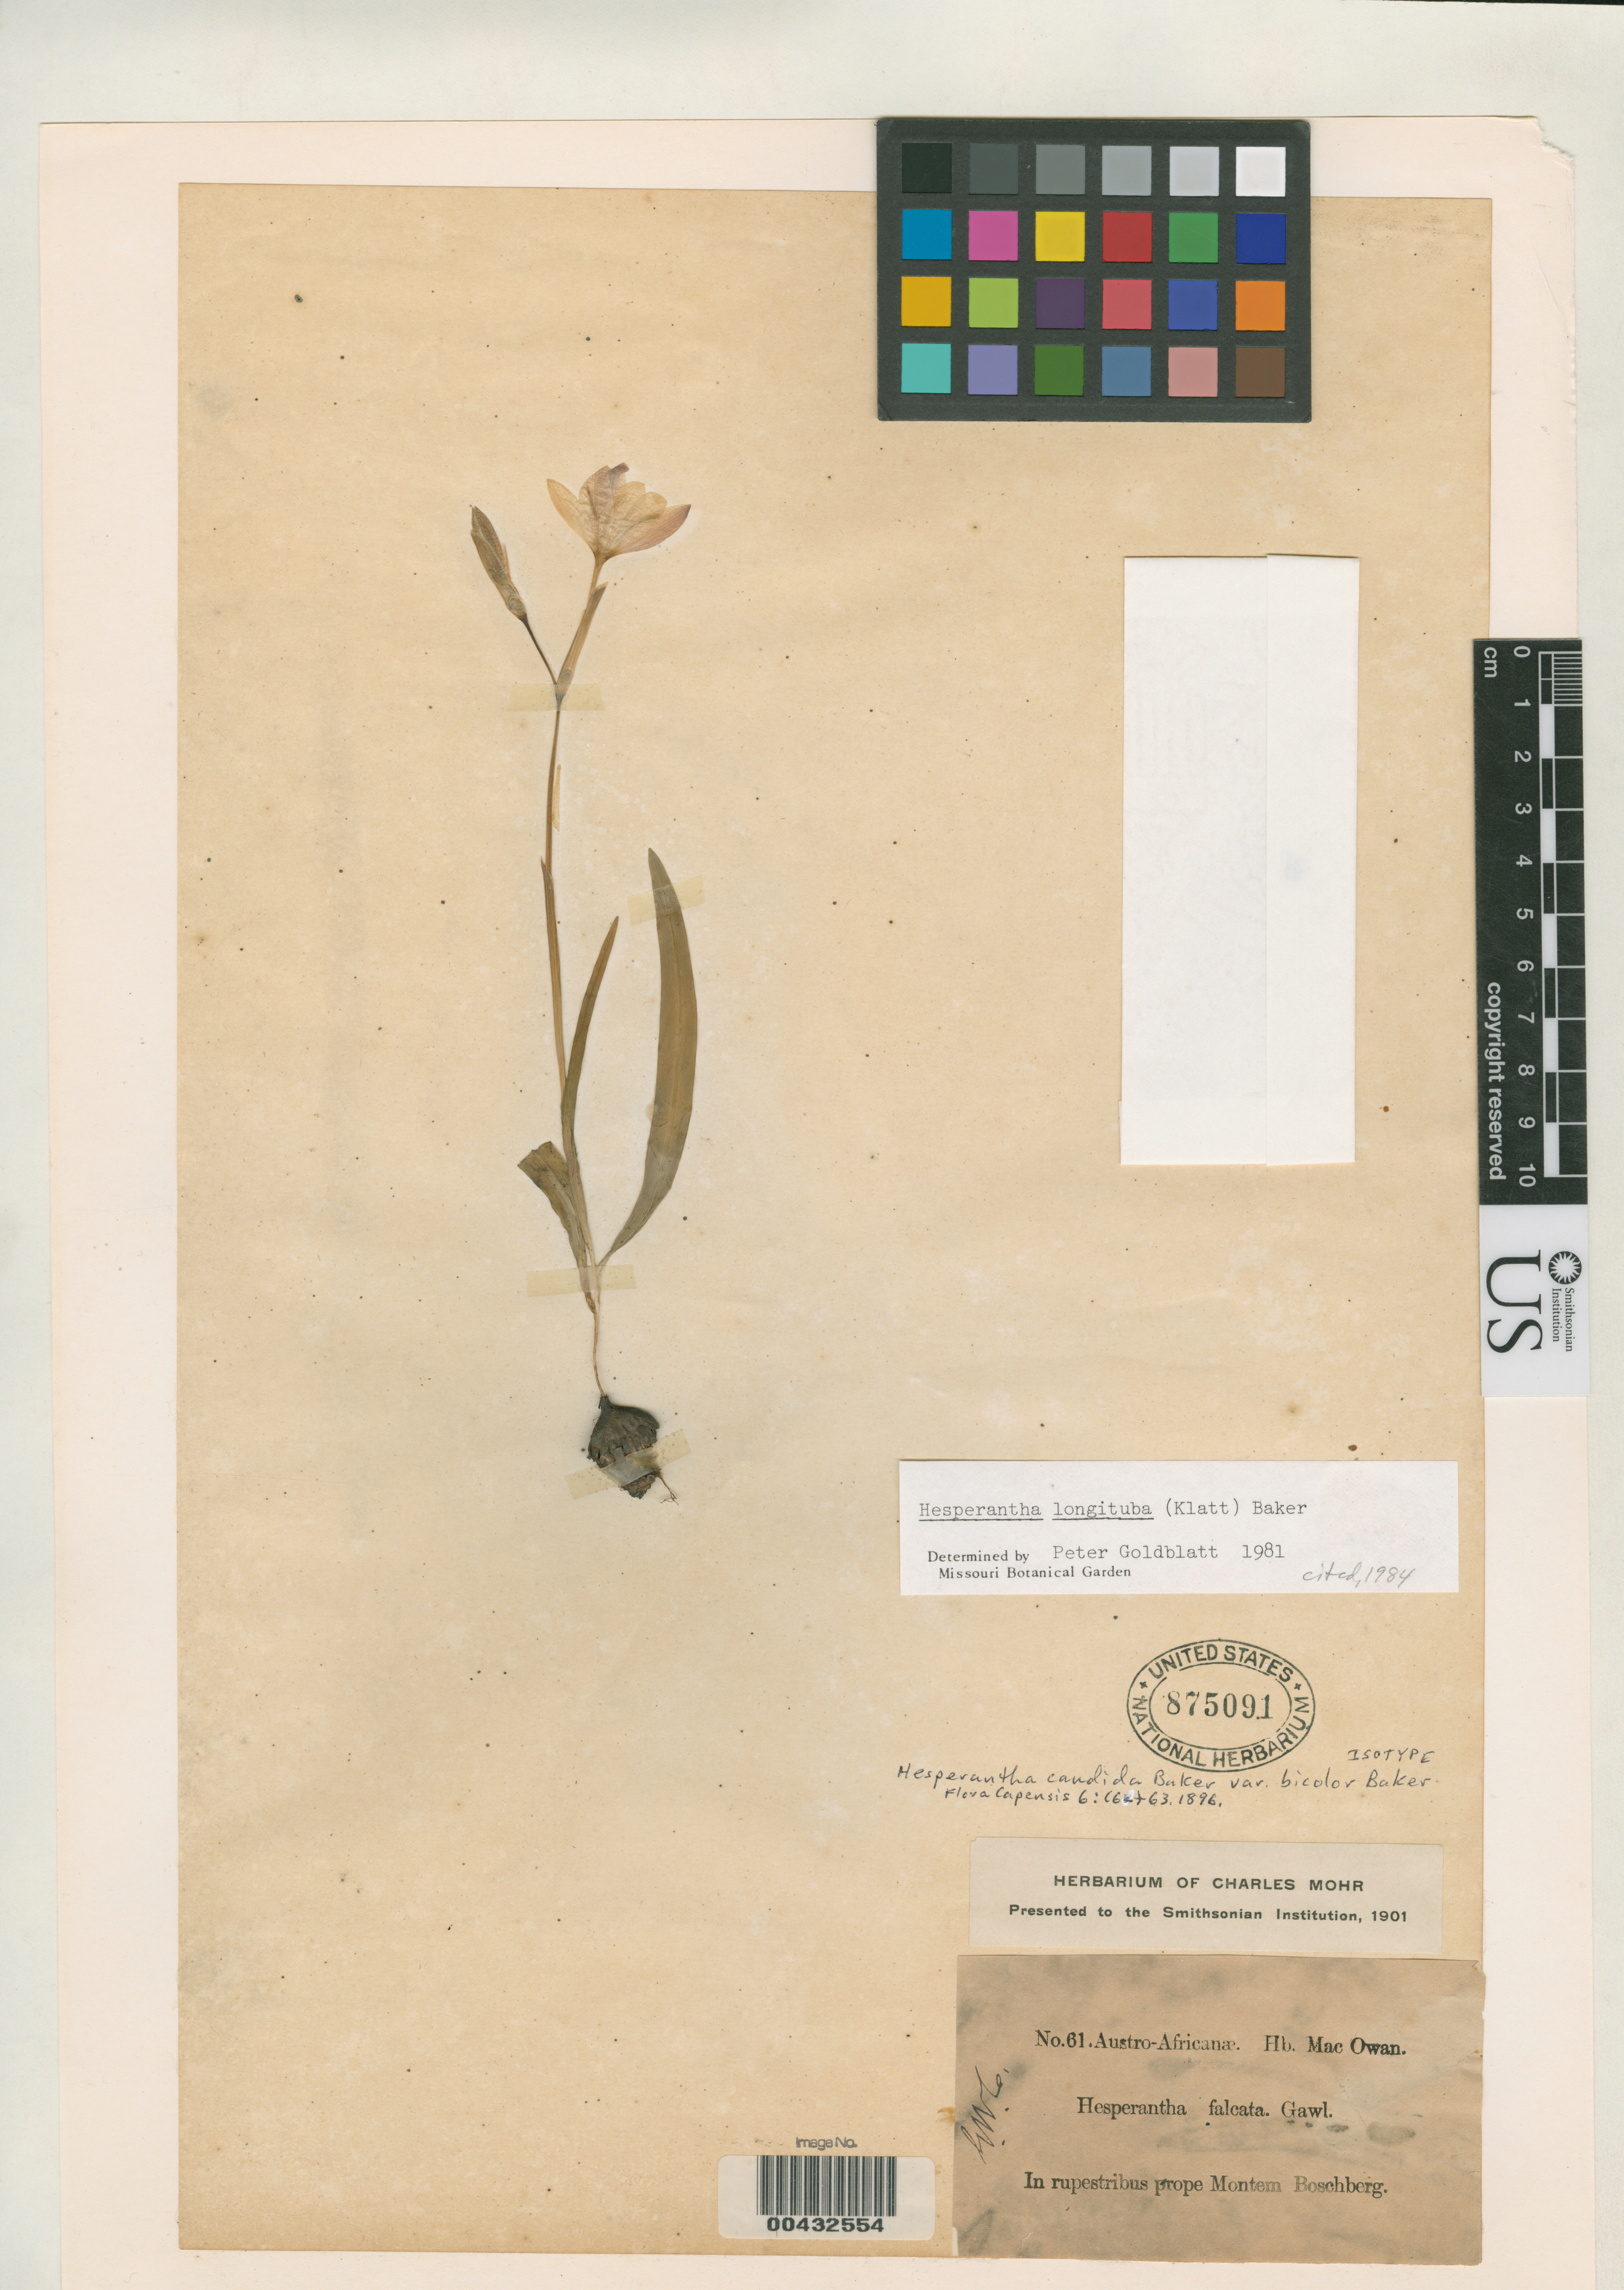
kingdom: Plantae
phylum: Tracheophyta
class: Liliopsida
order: Asparagales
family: Iridaceae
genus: Hesperantha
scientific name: Hesperantha candida var. bicolor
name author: Baker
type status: Isotype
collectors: P. MacOwan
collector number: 61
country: South Africa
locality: In rupestribus prope montem Boschberg.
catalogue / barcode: US 875091